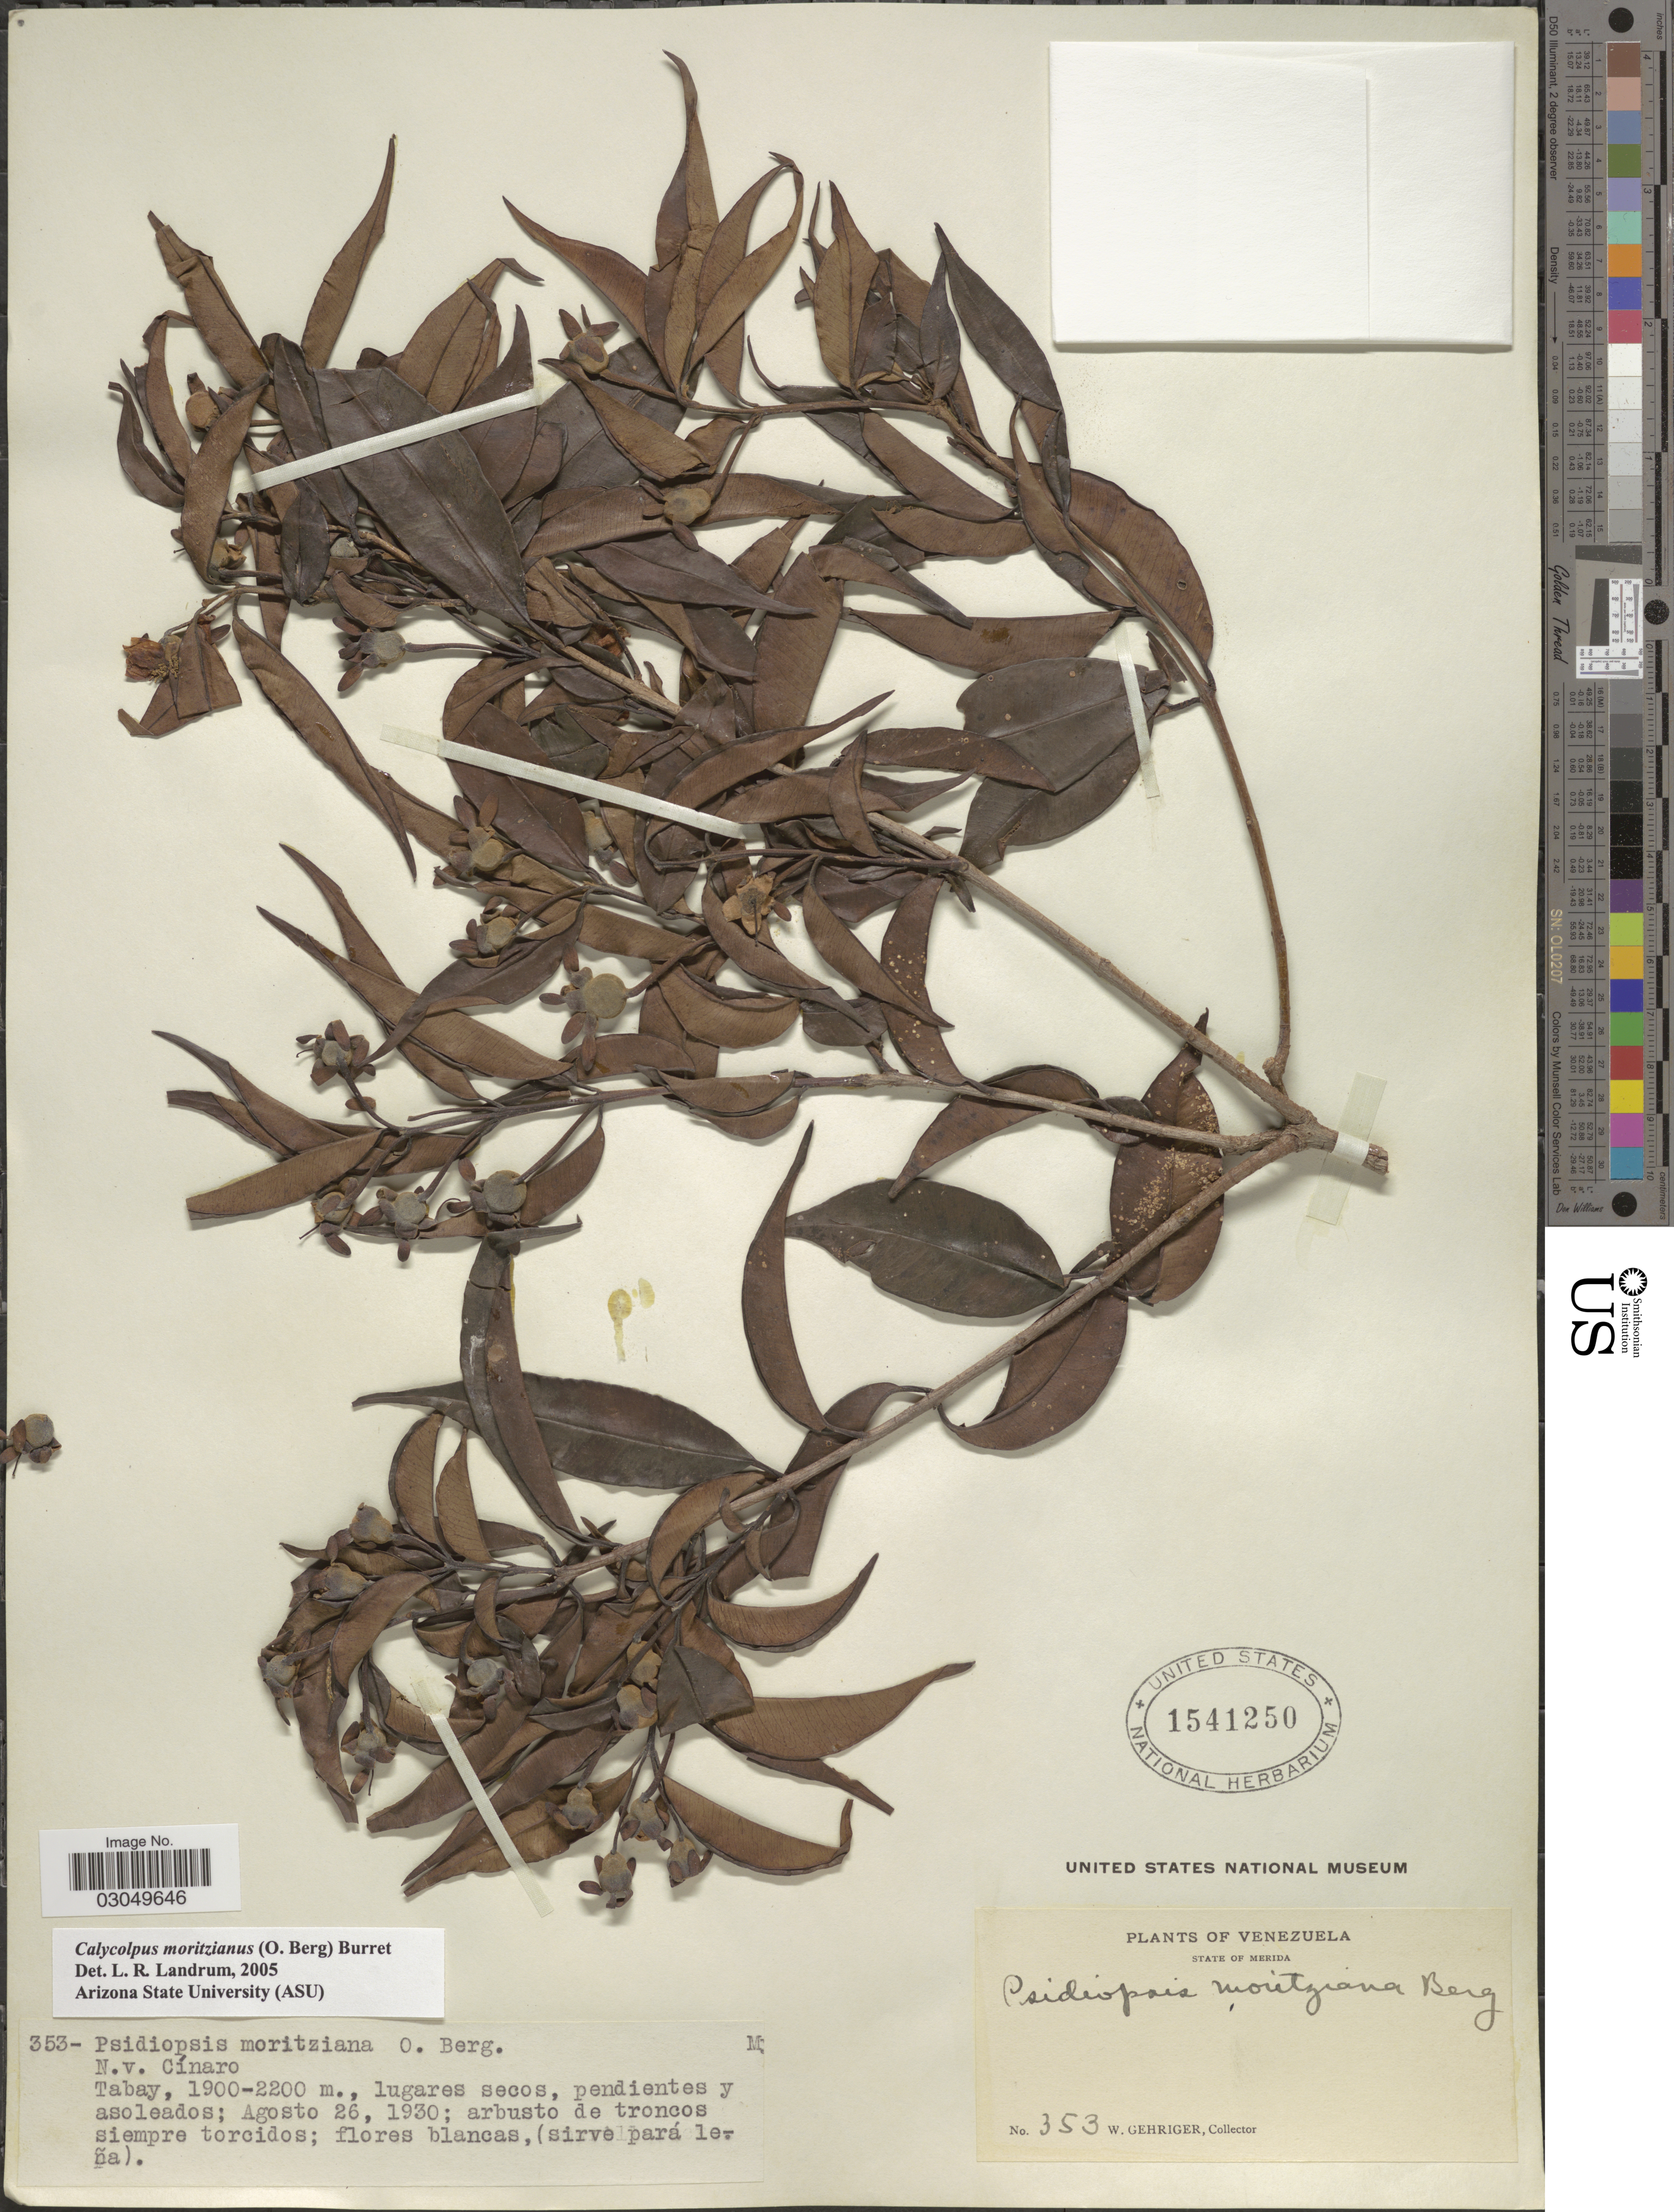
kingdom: Plantae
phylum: Tracheophyta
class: Magnoliopsida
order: Myrtales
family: Myrtaceae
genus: Calycolpus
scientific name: Calycolpus moritzianus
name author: (O. Berg) Burret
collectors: W. Gehriger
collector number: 353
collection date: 1930-08-26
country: Venezuela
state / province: Mérida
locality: Tabay.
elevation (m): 1900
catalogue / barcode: US 1541250